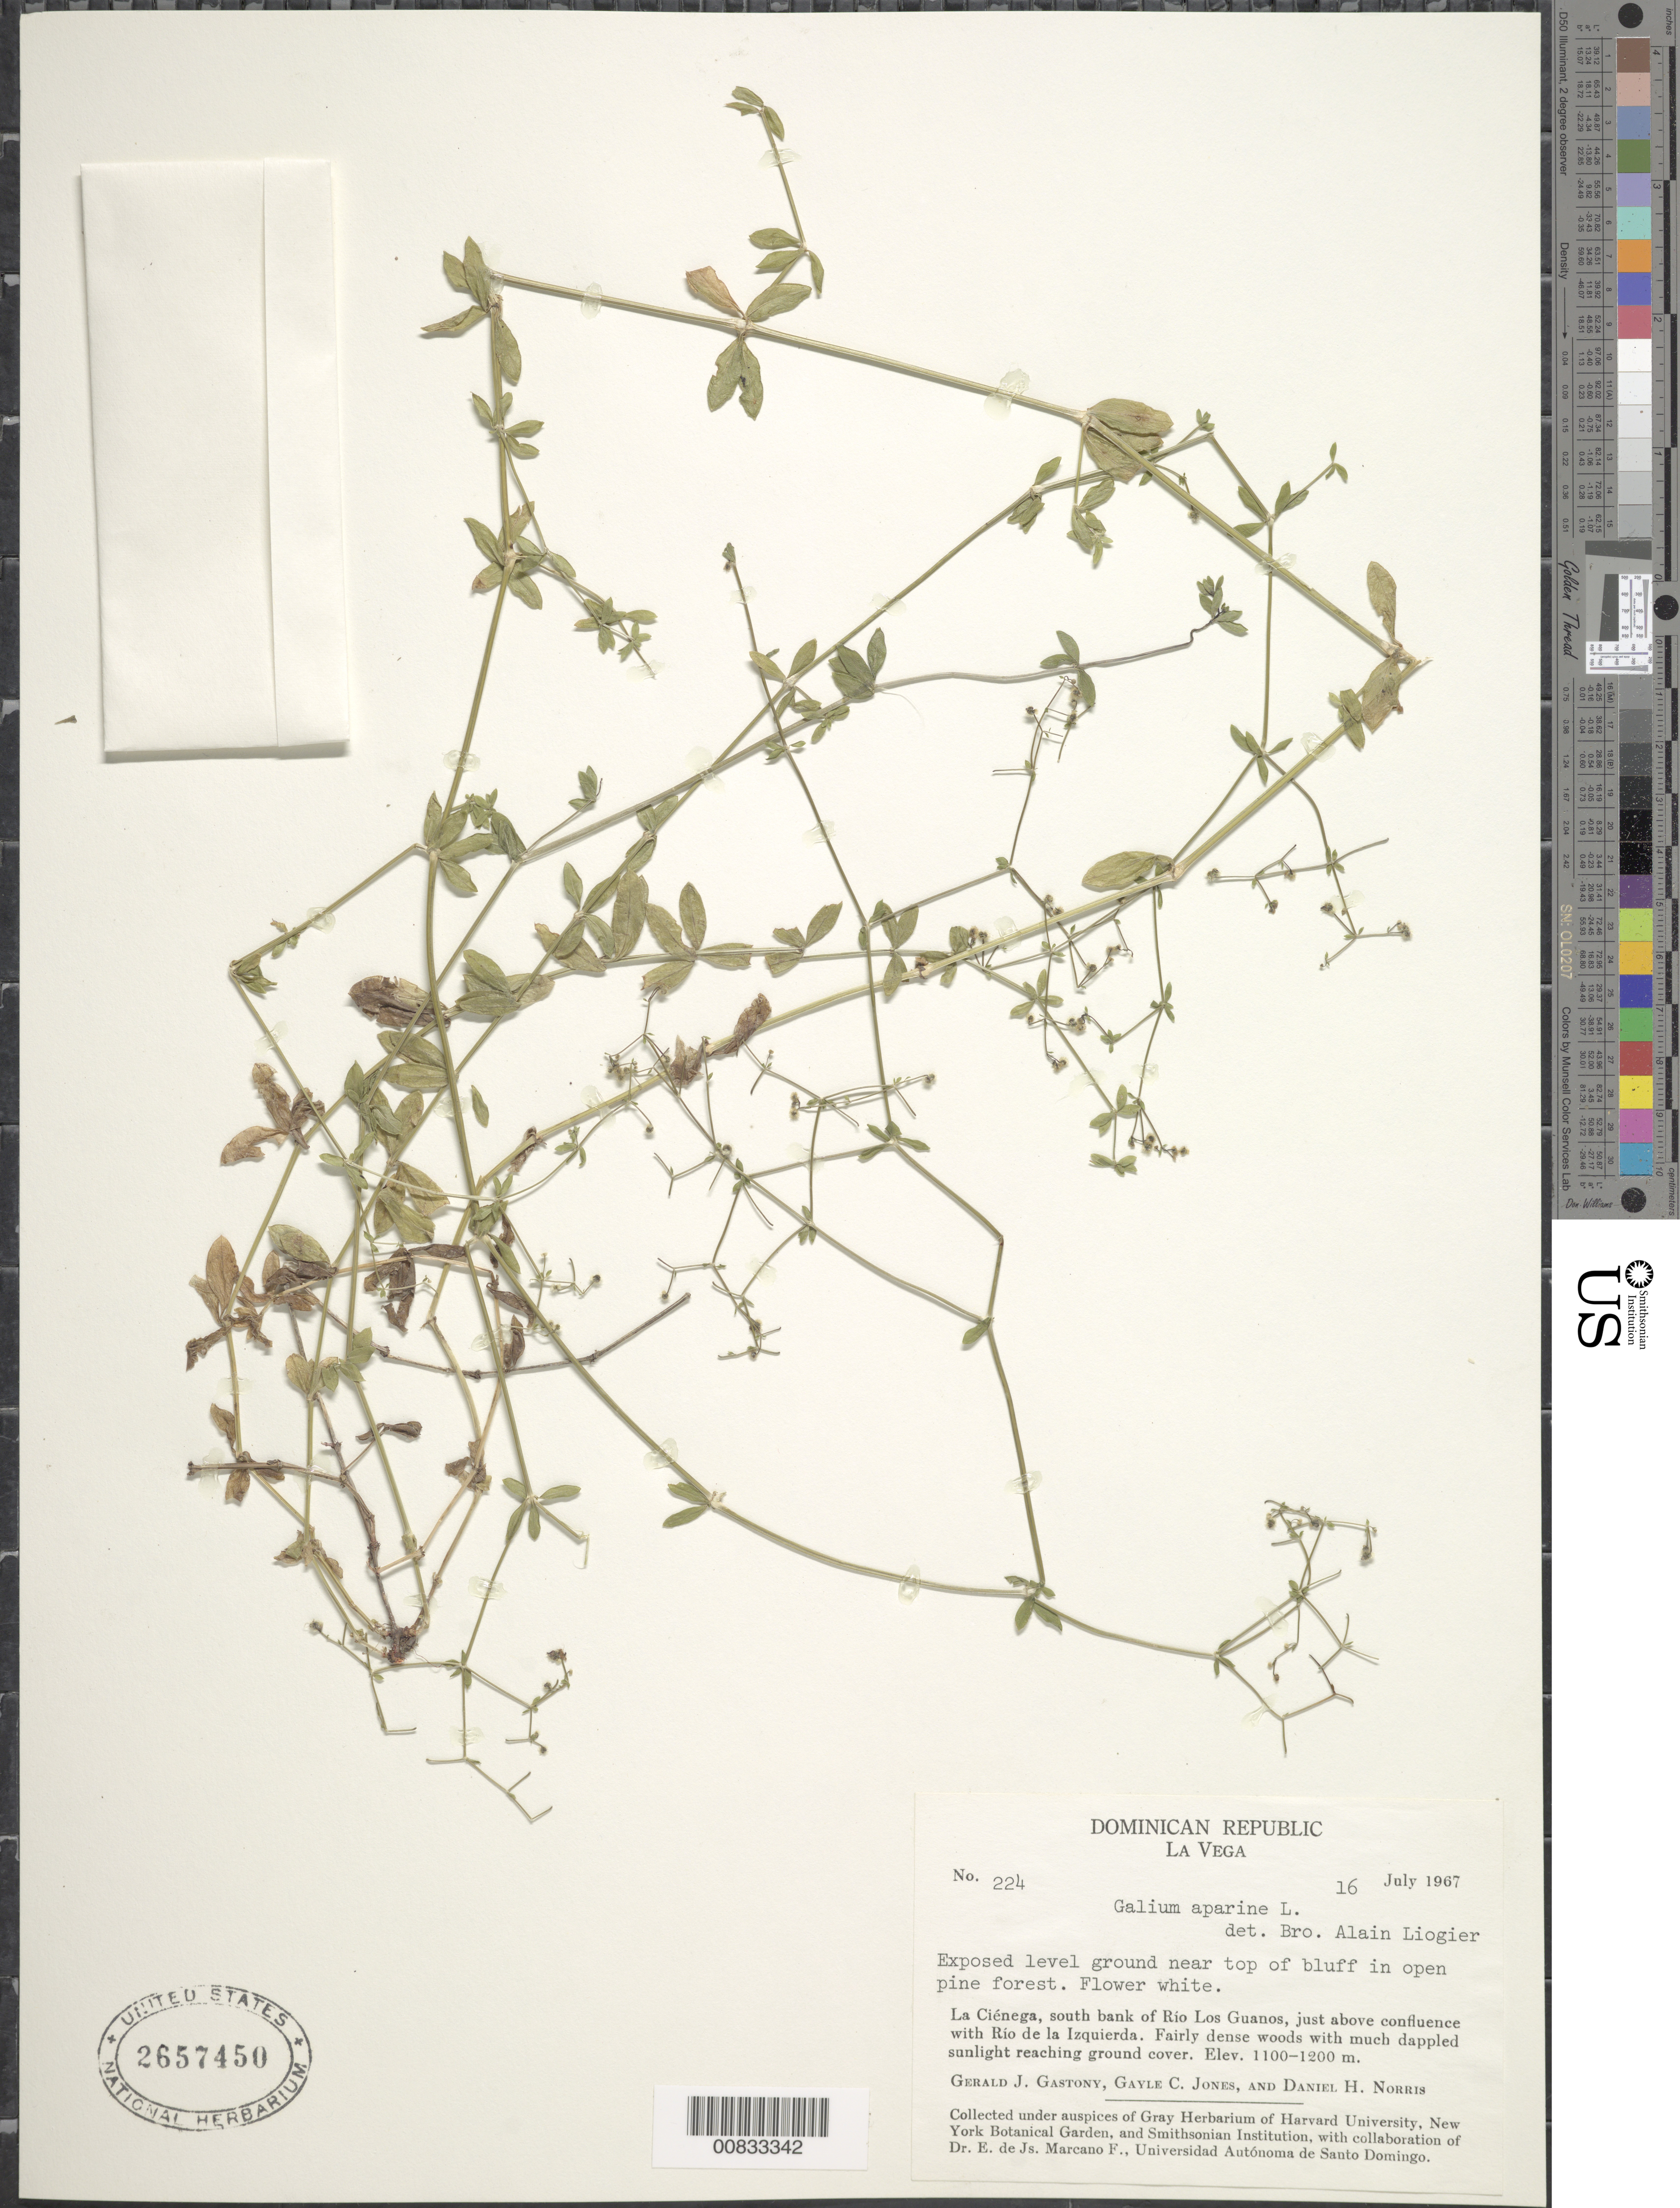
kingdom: Plantae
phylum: Tracheophyta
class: Magnoliopsida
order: Gentianales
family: Rubiaceae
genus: Galium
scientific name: Galium aparine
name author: L.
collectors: G. Gastony, G. C. Jones & D. H. Norris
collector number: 224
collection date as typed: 16 Jul 1967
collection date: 1967-07-16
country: Dominican Republic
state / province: La Vega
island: Hispaniola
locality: La Ciénaga, south bank of Río Los Guanos, just above confluence with Río de la Izquierda.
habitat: Exposed level ground near top of bluff in open pine forest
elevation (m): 1100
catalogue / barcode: US 2657450